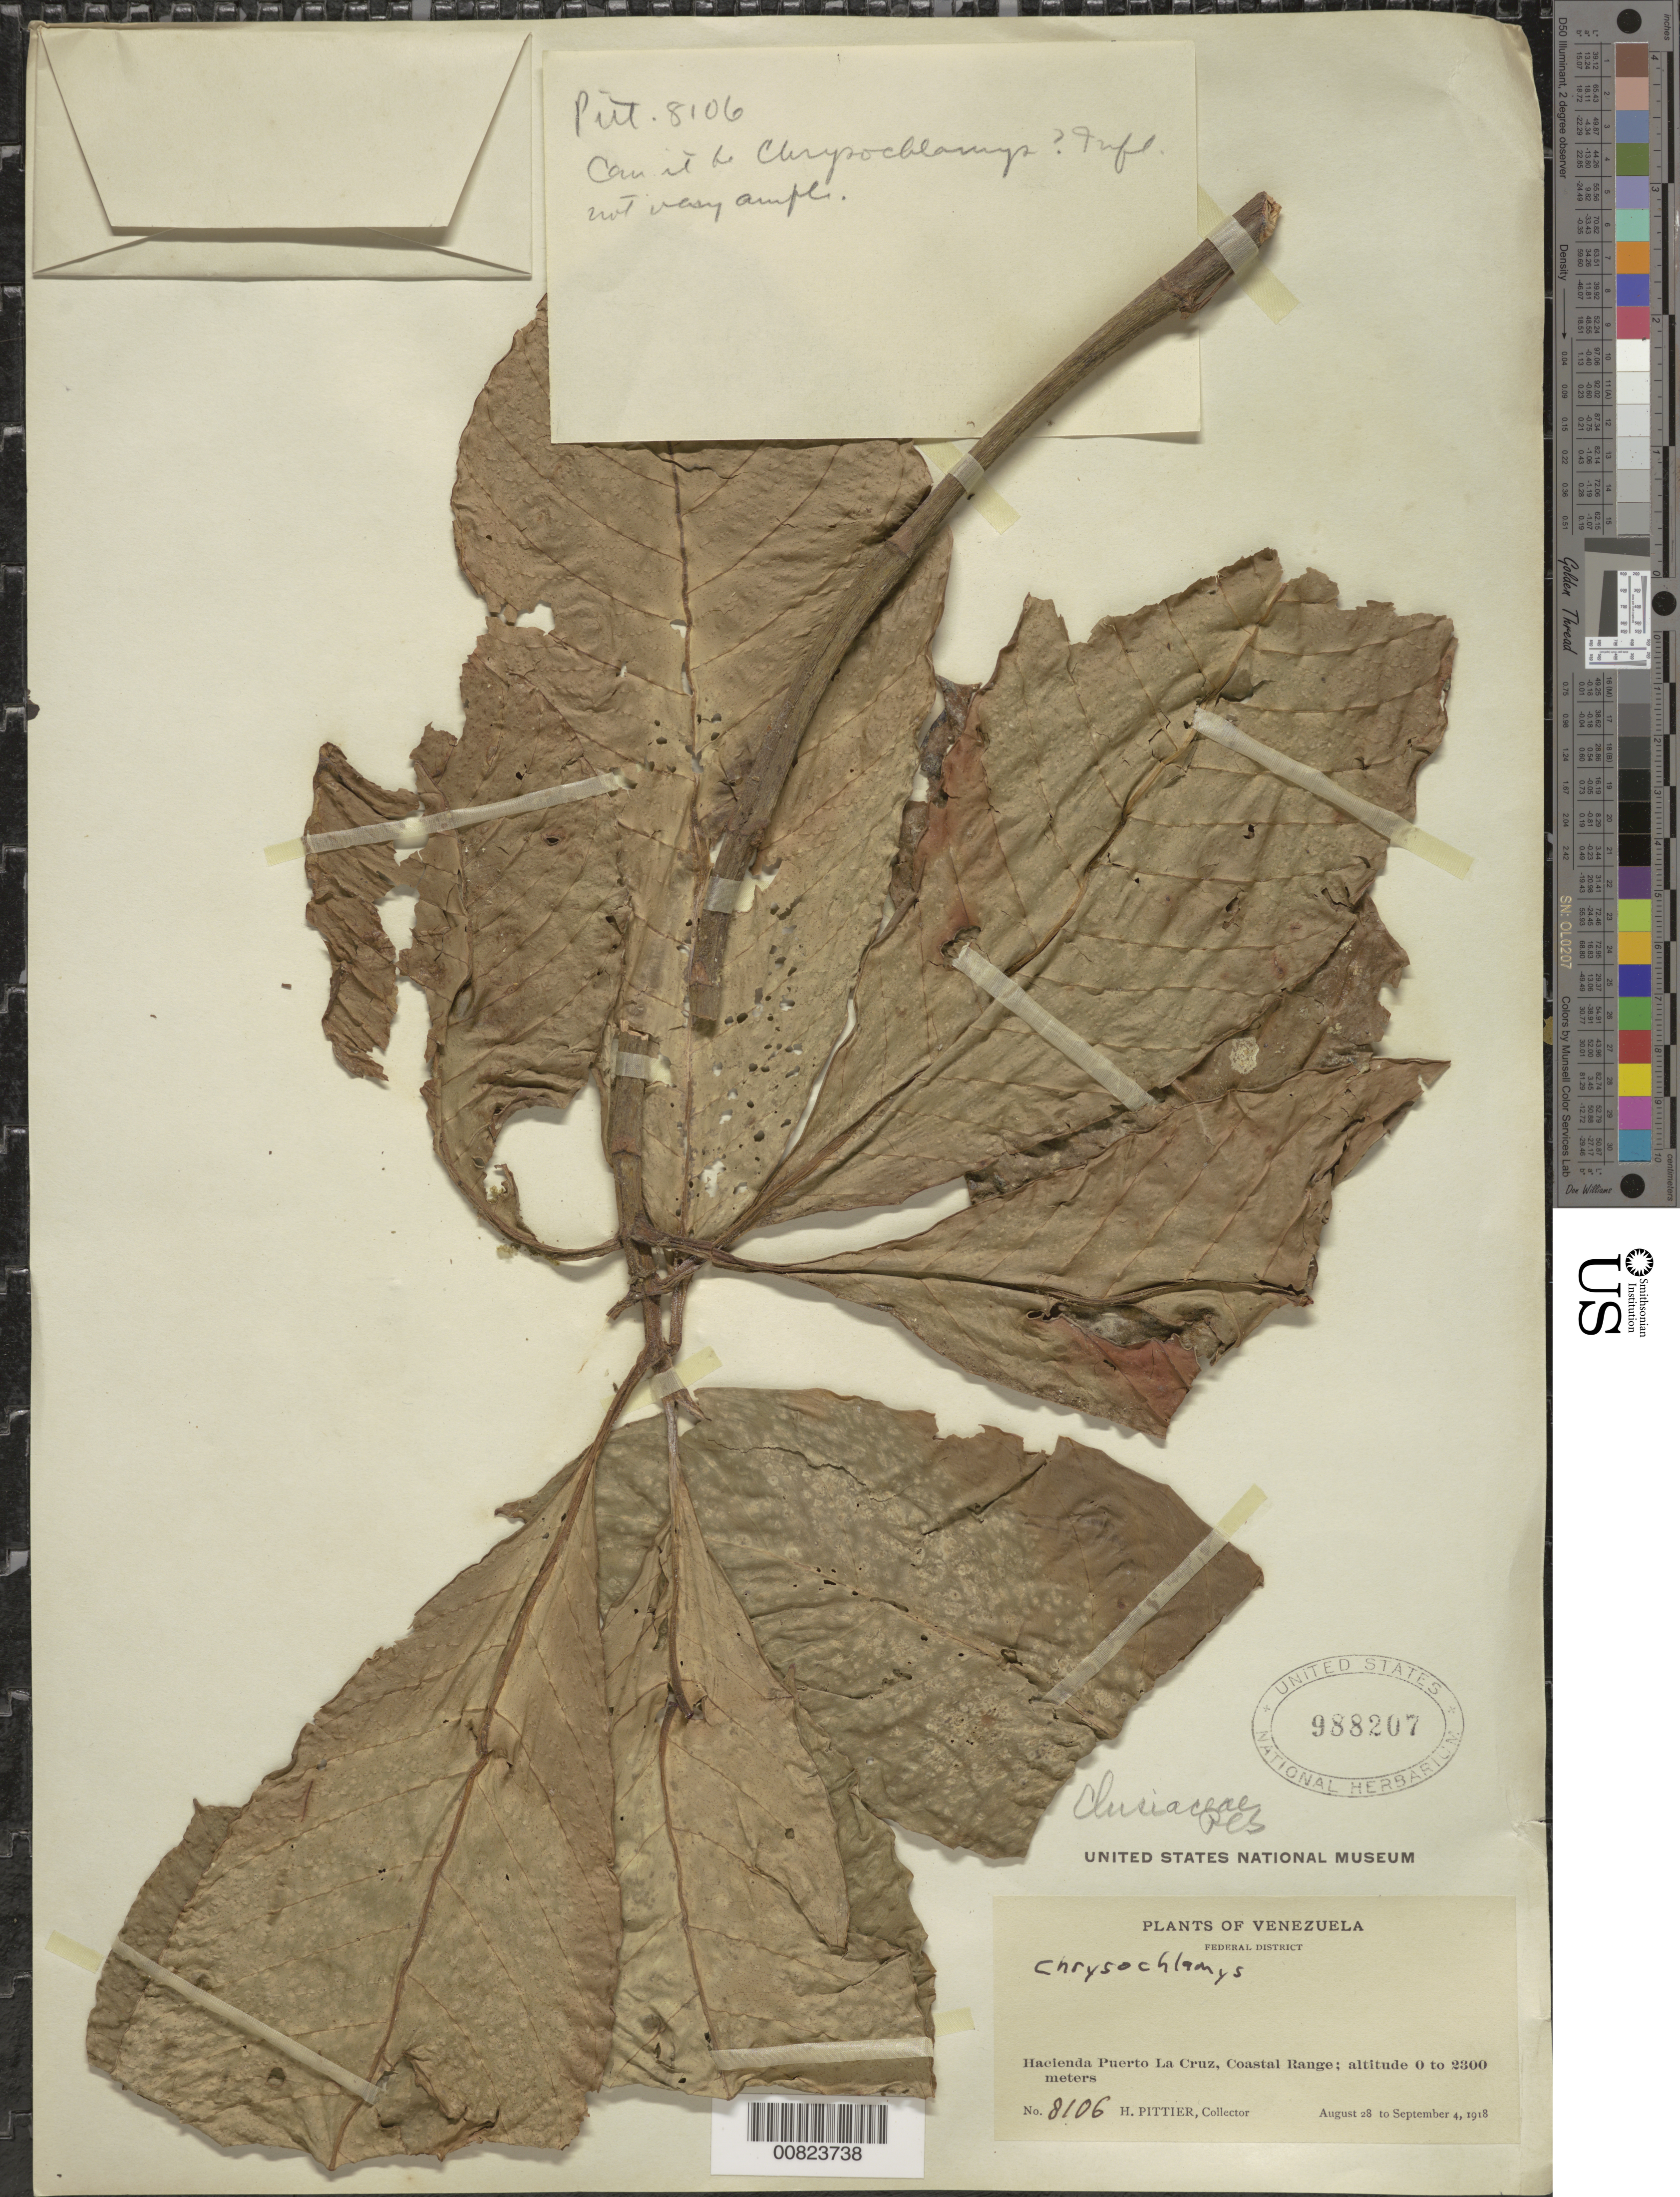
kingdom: Plantae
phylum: Tracheophyta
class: Magnoliopsida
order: Malpighiales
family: Clusiaceae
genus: Chrysochlamys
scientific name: Chrysochlamys sp.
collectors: H. F. Pittier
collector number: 8106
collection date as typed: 28-Aug-18 to 4-Sep-18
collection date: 1918-08-28/1918-09-04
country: Venezuela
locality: Hacienda Puerto La Cruz, coastal range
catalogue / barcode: US 988207